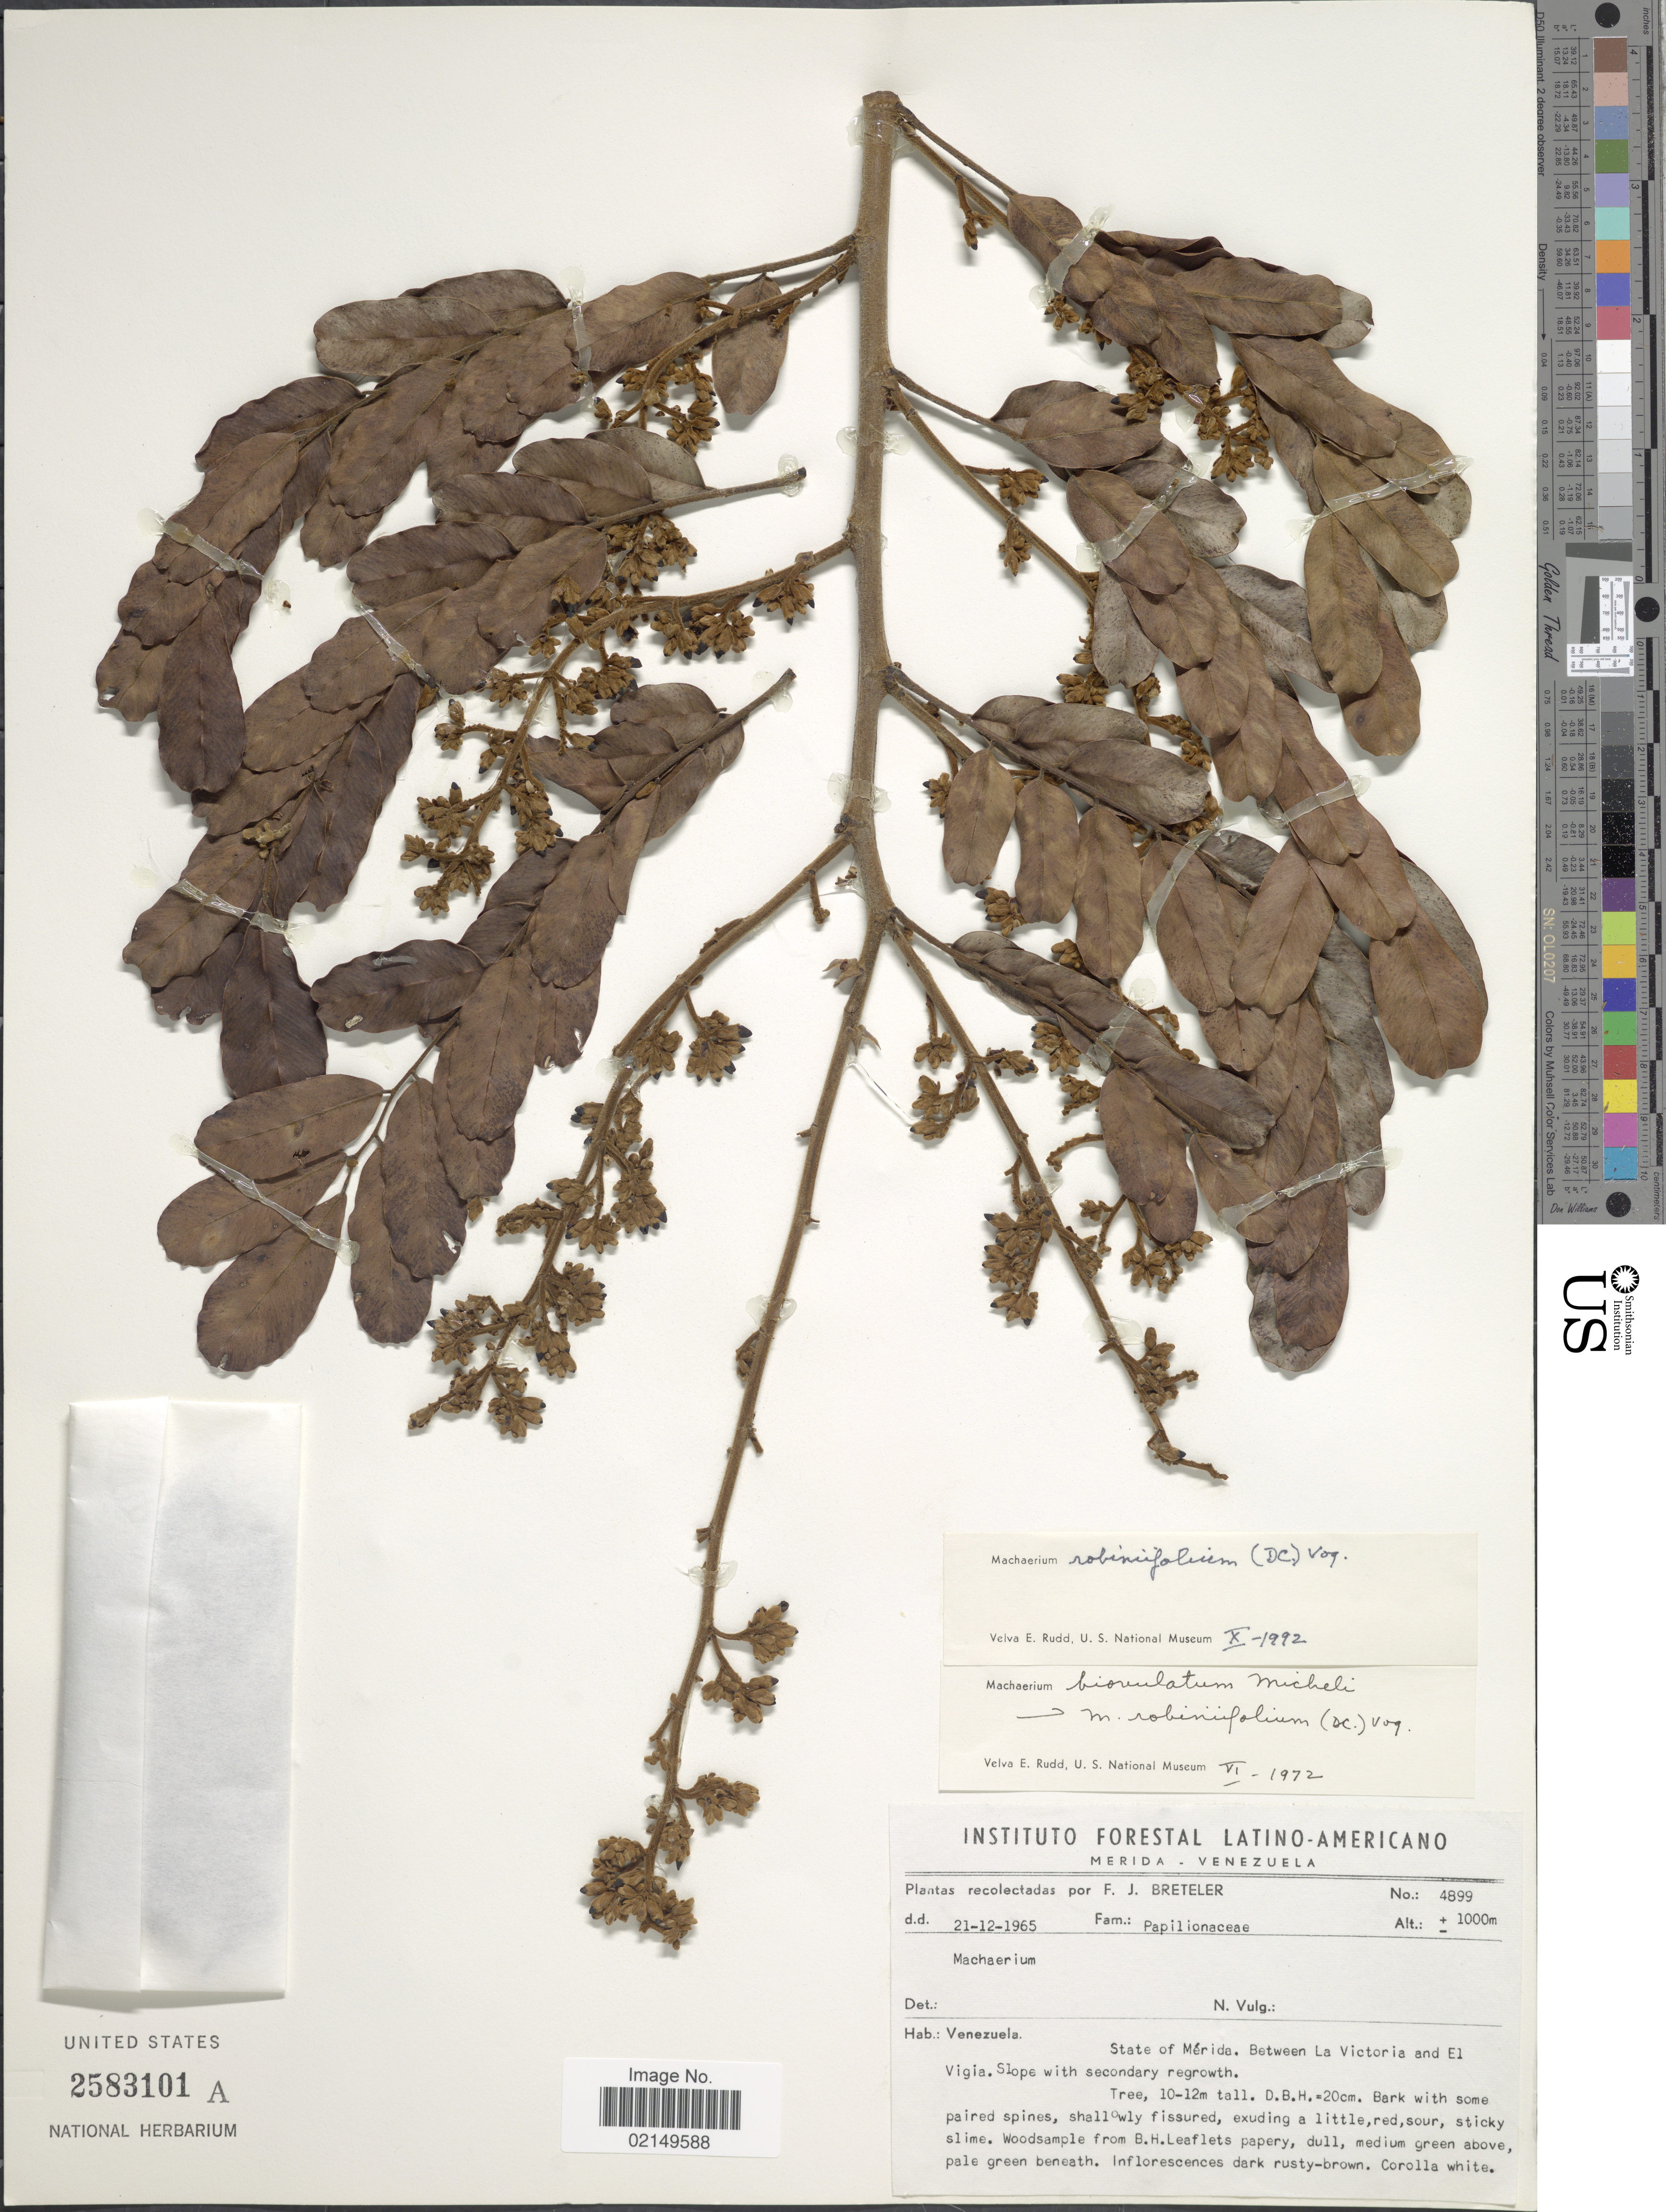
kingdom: Plantae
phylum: Tracheophyta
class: Magnoliopsida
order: Fabales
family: Fabaceae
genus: Machaerium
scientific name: Machaerium robinifolium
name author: (DC.) Vogel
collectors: F. J. Breteler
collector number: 4899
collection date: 1965-12-21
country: Venezuela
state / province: Mérida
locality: Venezuela, State of Merida: Between La Victoria and El Vigia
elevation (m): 1000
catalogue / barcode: US 2583101A